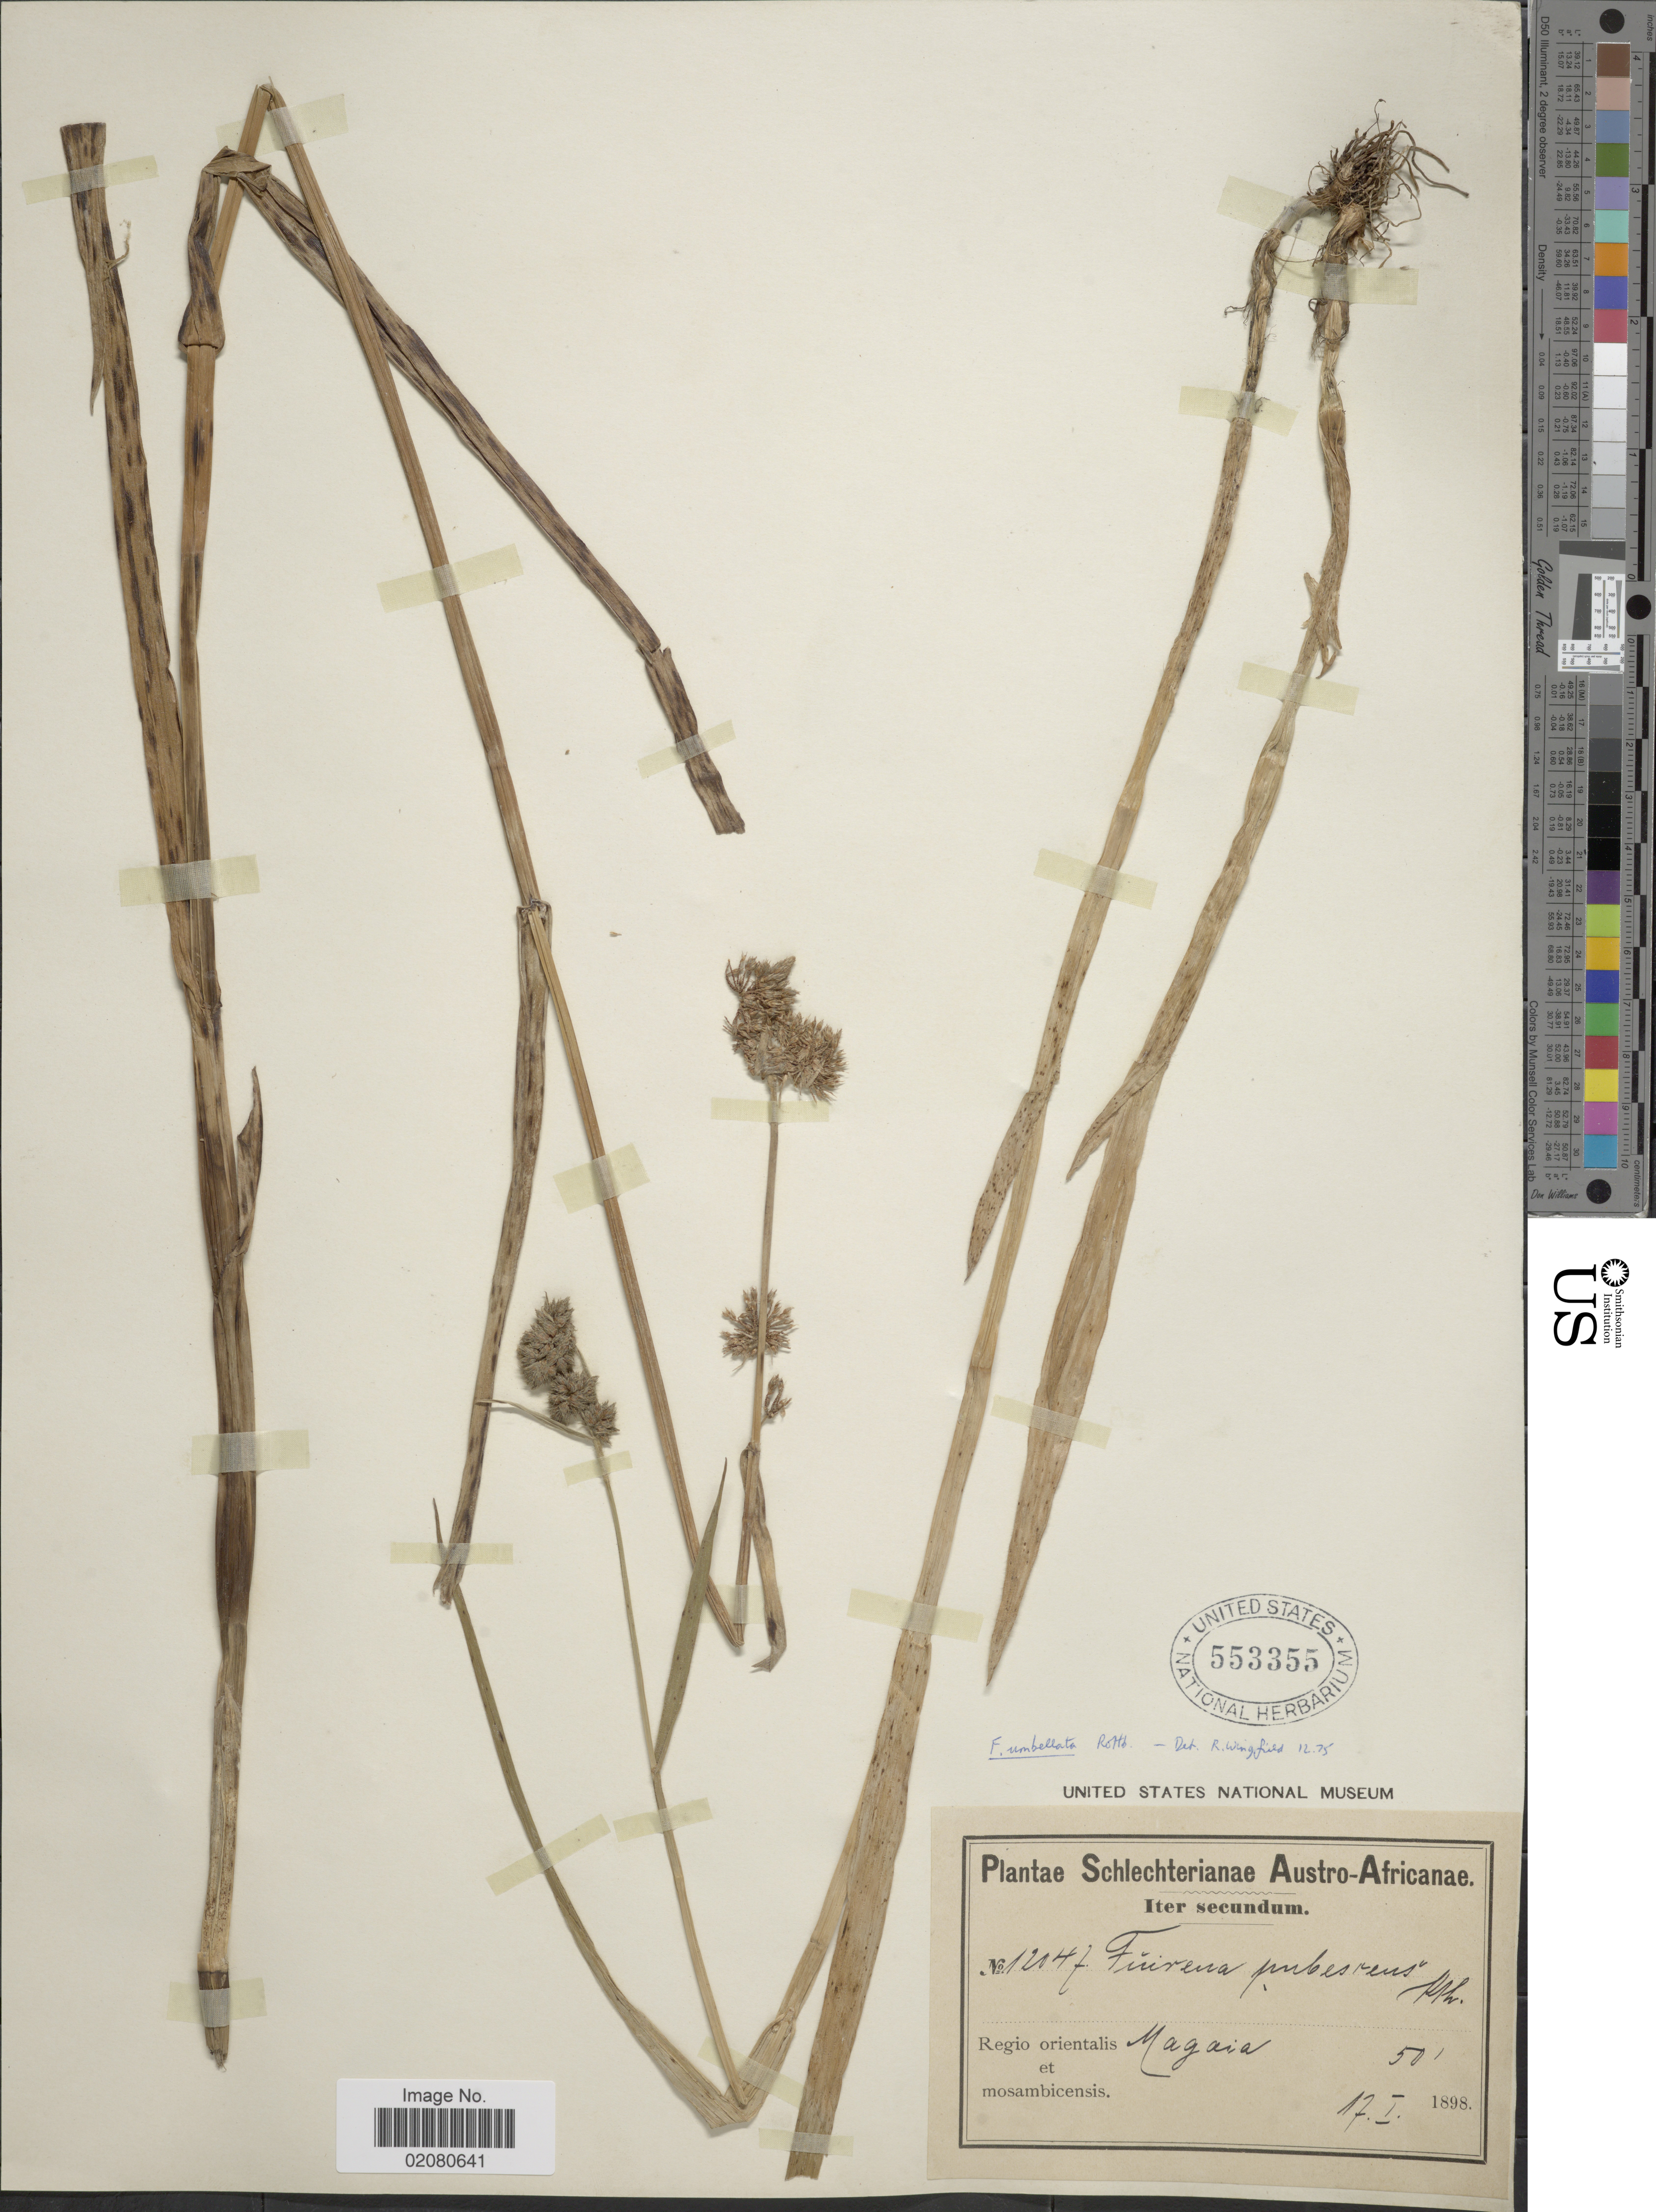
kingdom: Plantae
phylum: Tracheophyta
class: Liliopsida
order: Poales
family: Cyperaceae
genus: Fuirena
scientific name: Fuirena umbellata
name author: Rottb.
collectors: Schlechter, --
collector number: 12047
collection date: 1898-01-17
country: South Africa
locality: Austro-Africanae. Regio orientalis et mosambicensis, Magaia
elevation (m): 15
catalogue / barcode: US 553355